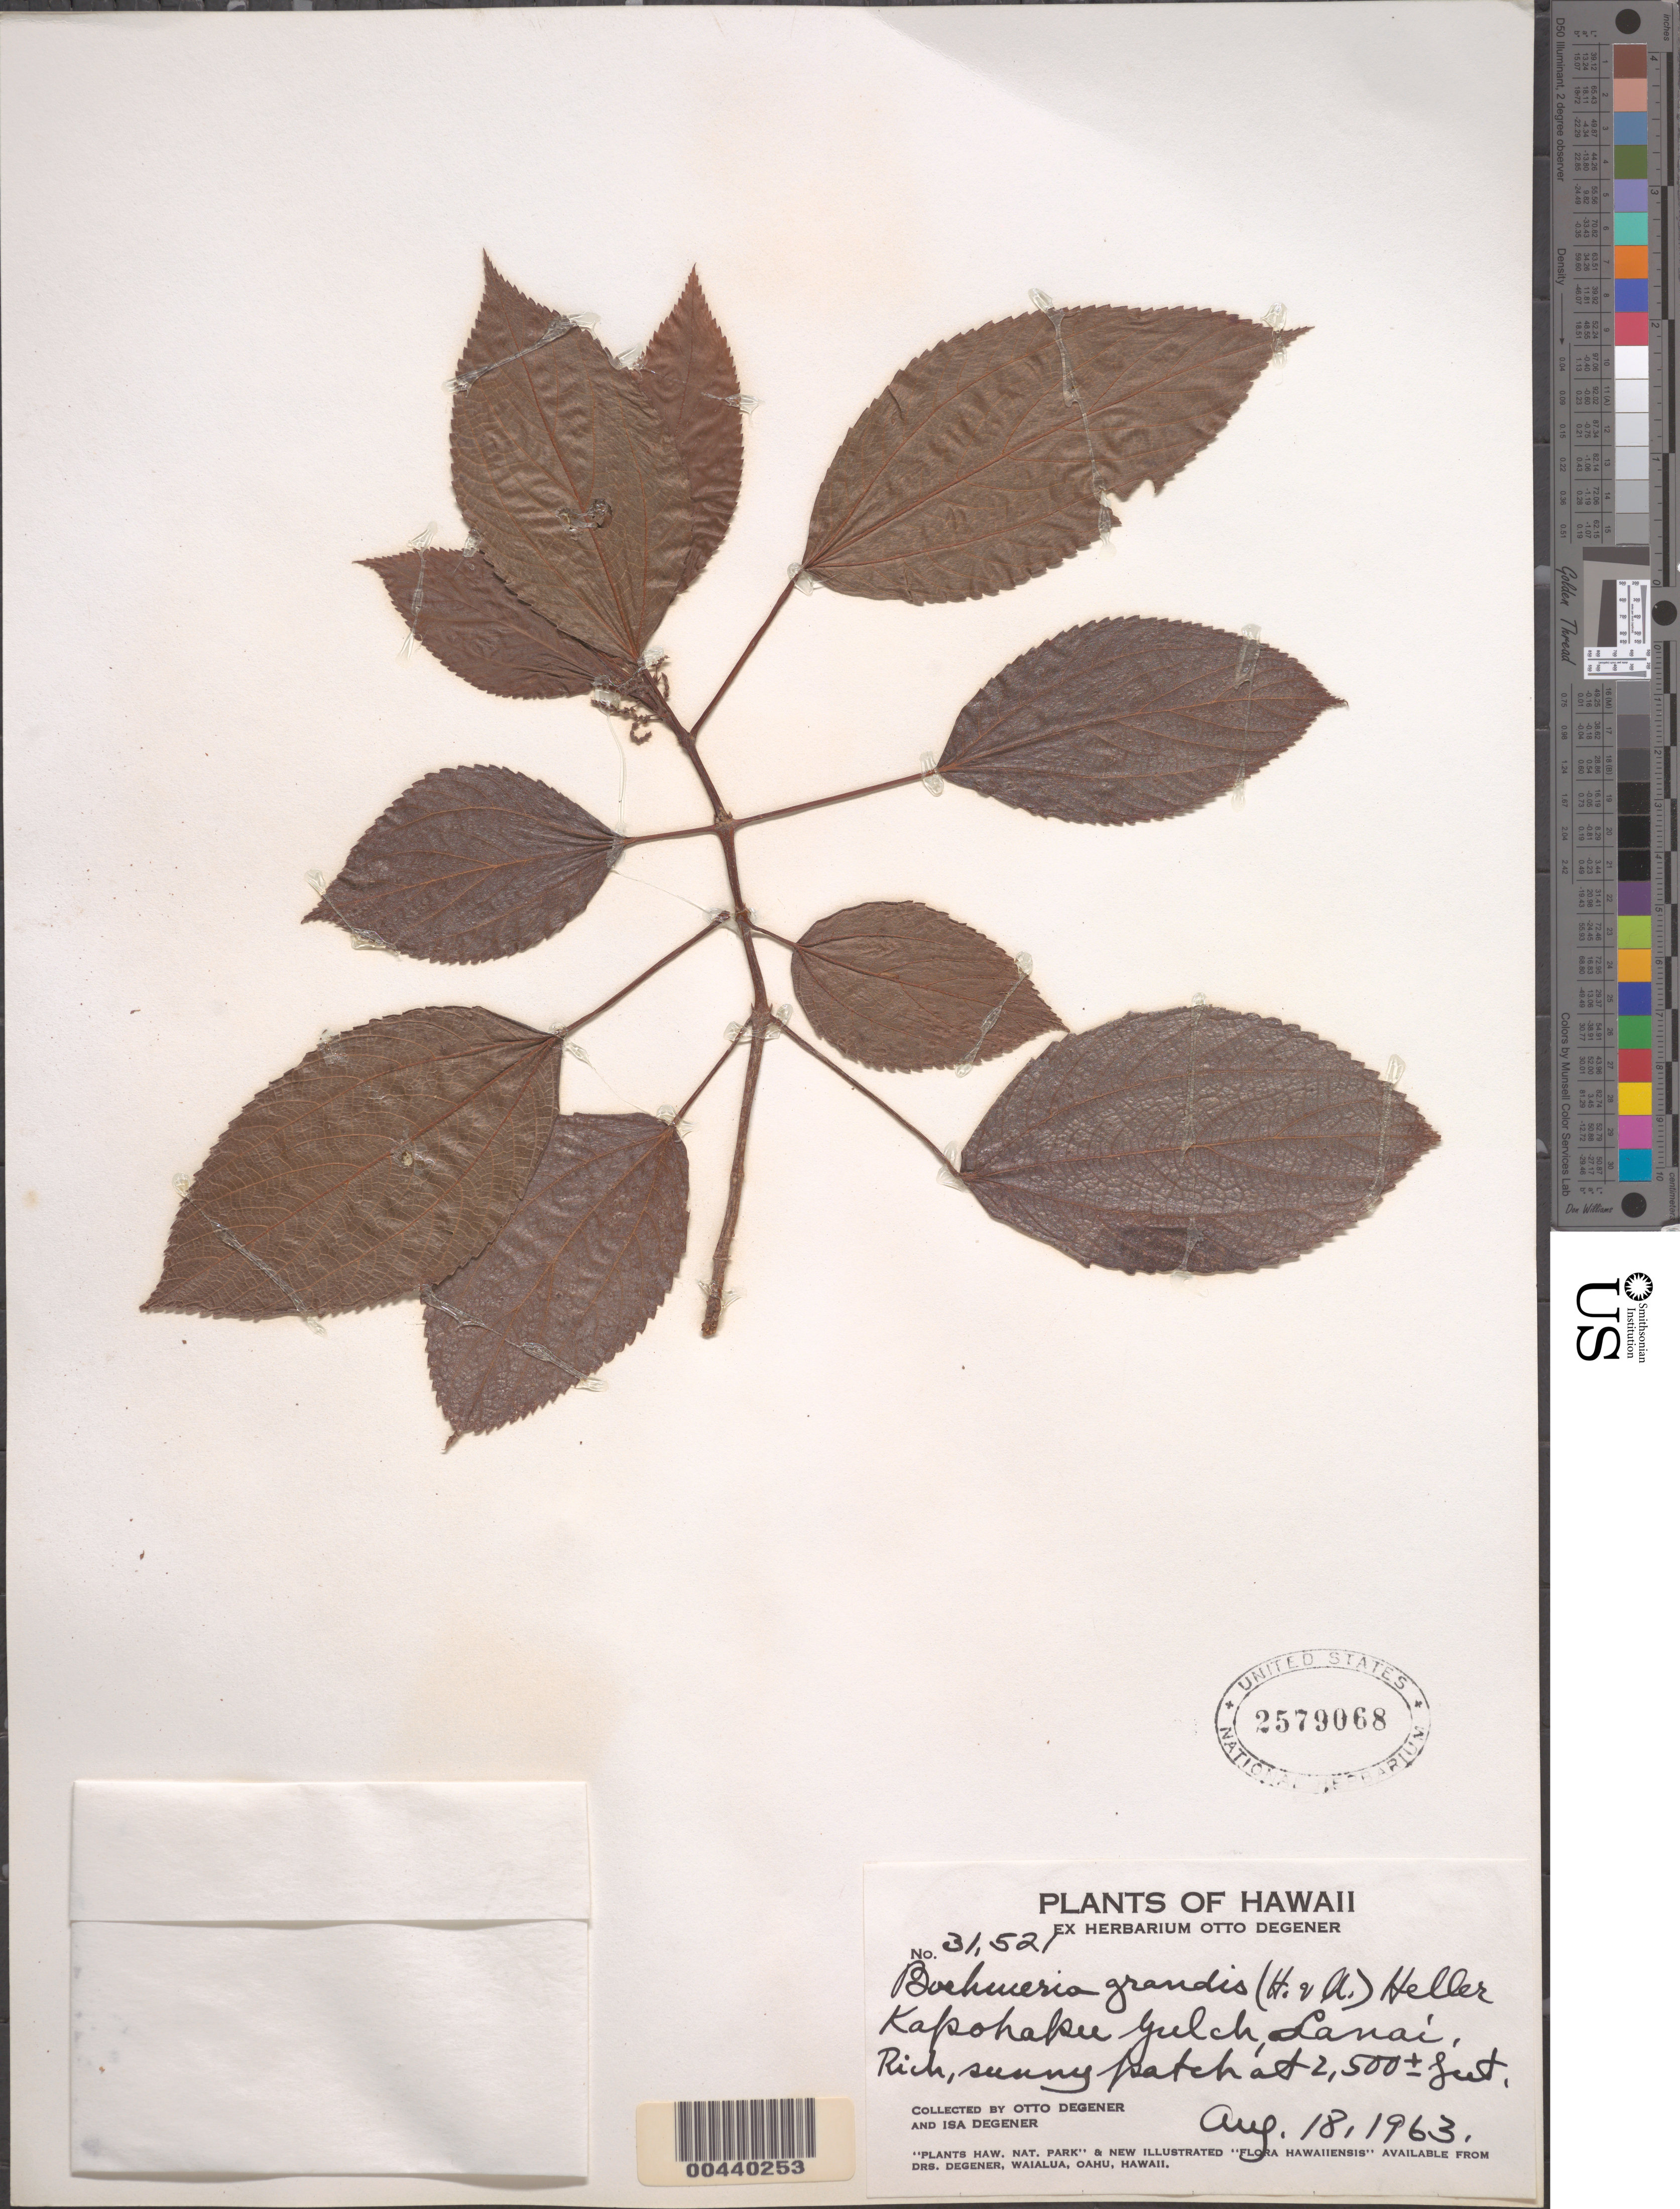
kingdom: Plantae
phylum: Tracheophyta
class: Magnoliopsida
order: Rosales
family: Urticaceae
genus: Boehmeria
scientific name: Boehmeria grandis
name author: (Hook. & Arn.) A. Heller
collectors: O. Degener & I. Degener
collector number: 31521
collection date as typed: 18 Aug 1963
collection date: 1963-08-18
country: United States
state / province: Hawaii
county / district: Maui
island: Lana'i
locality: Kapohaku Gulch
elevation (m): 762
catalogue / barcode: US 2579068